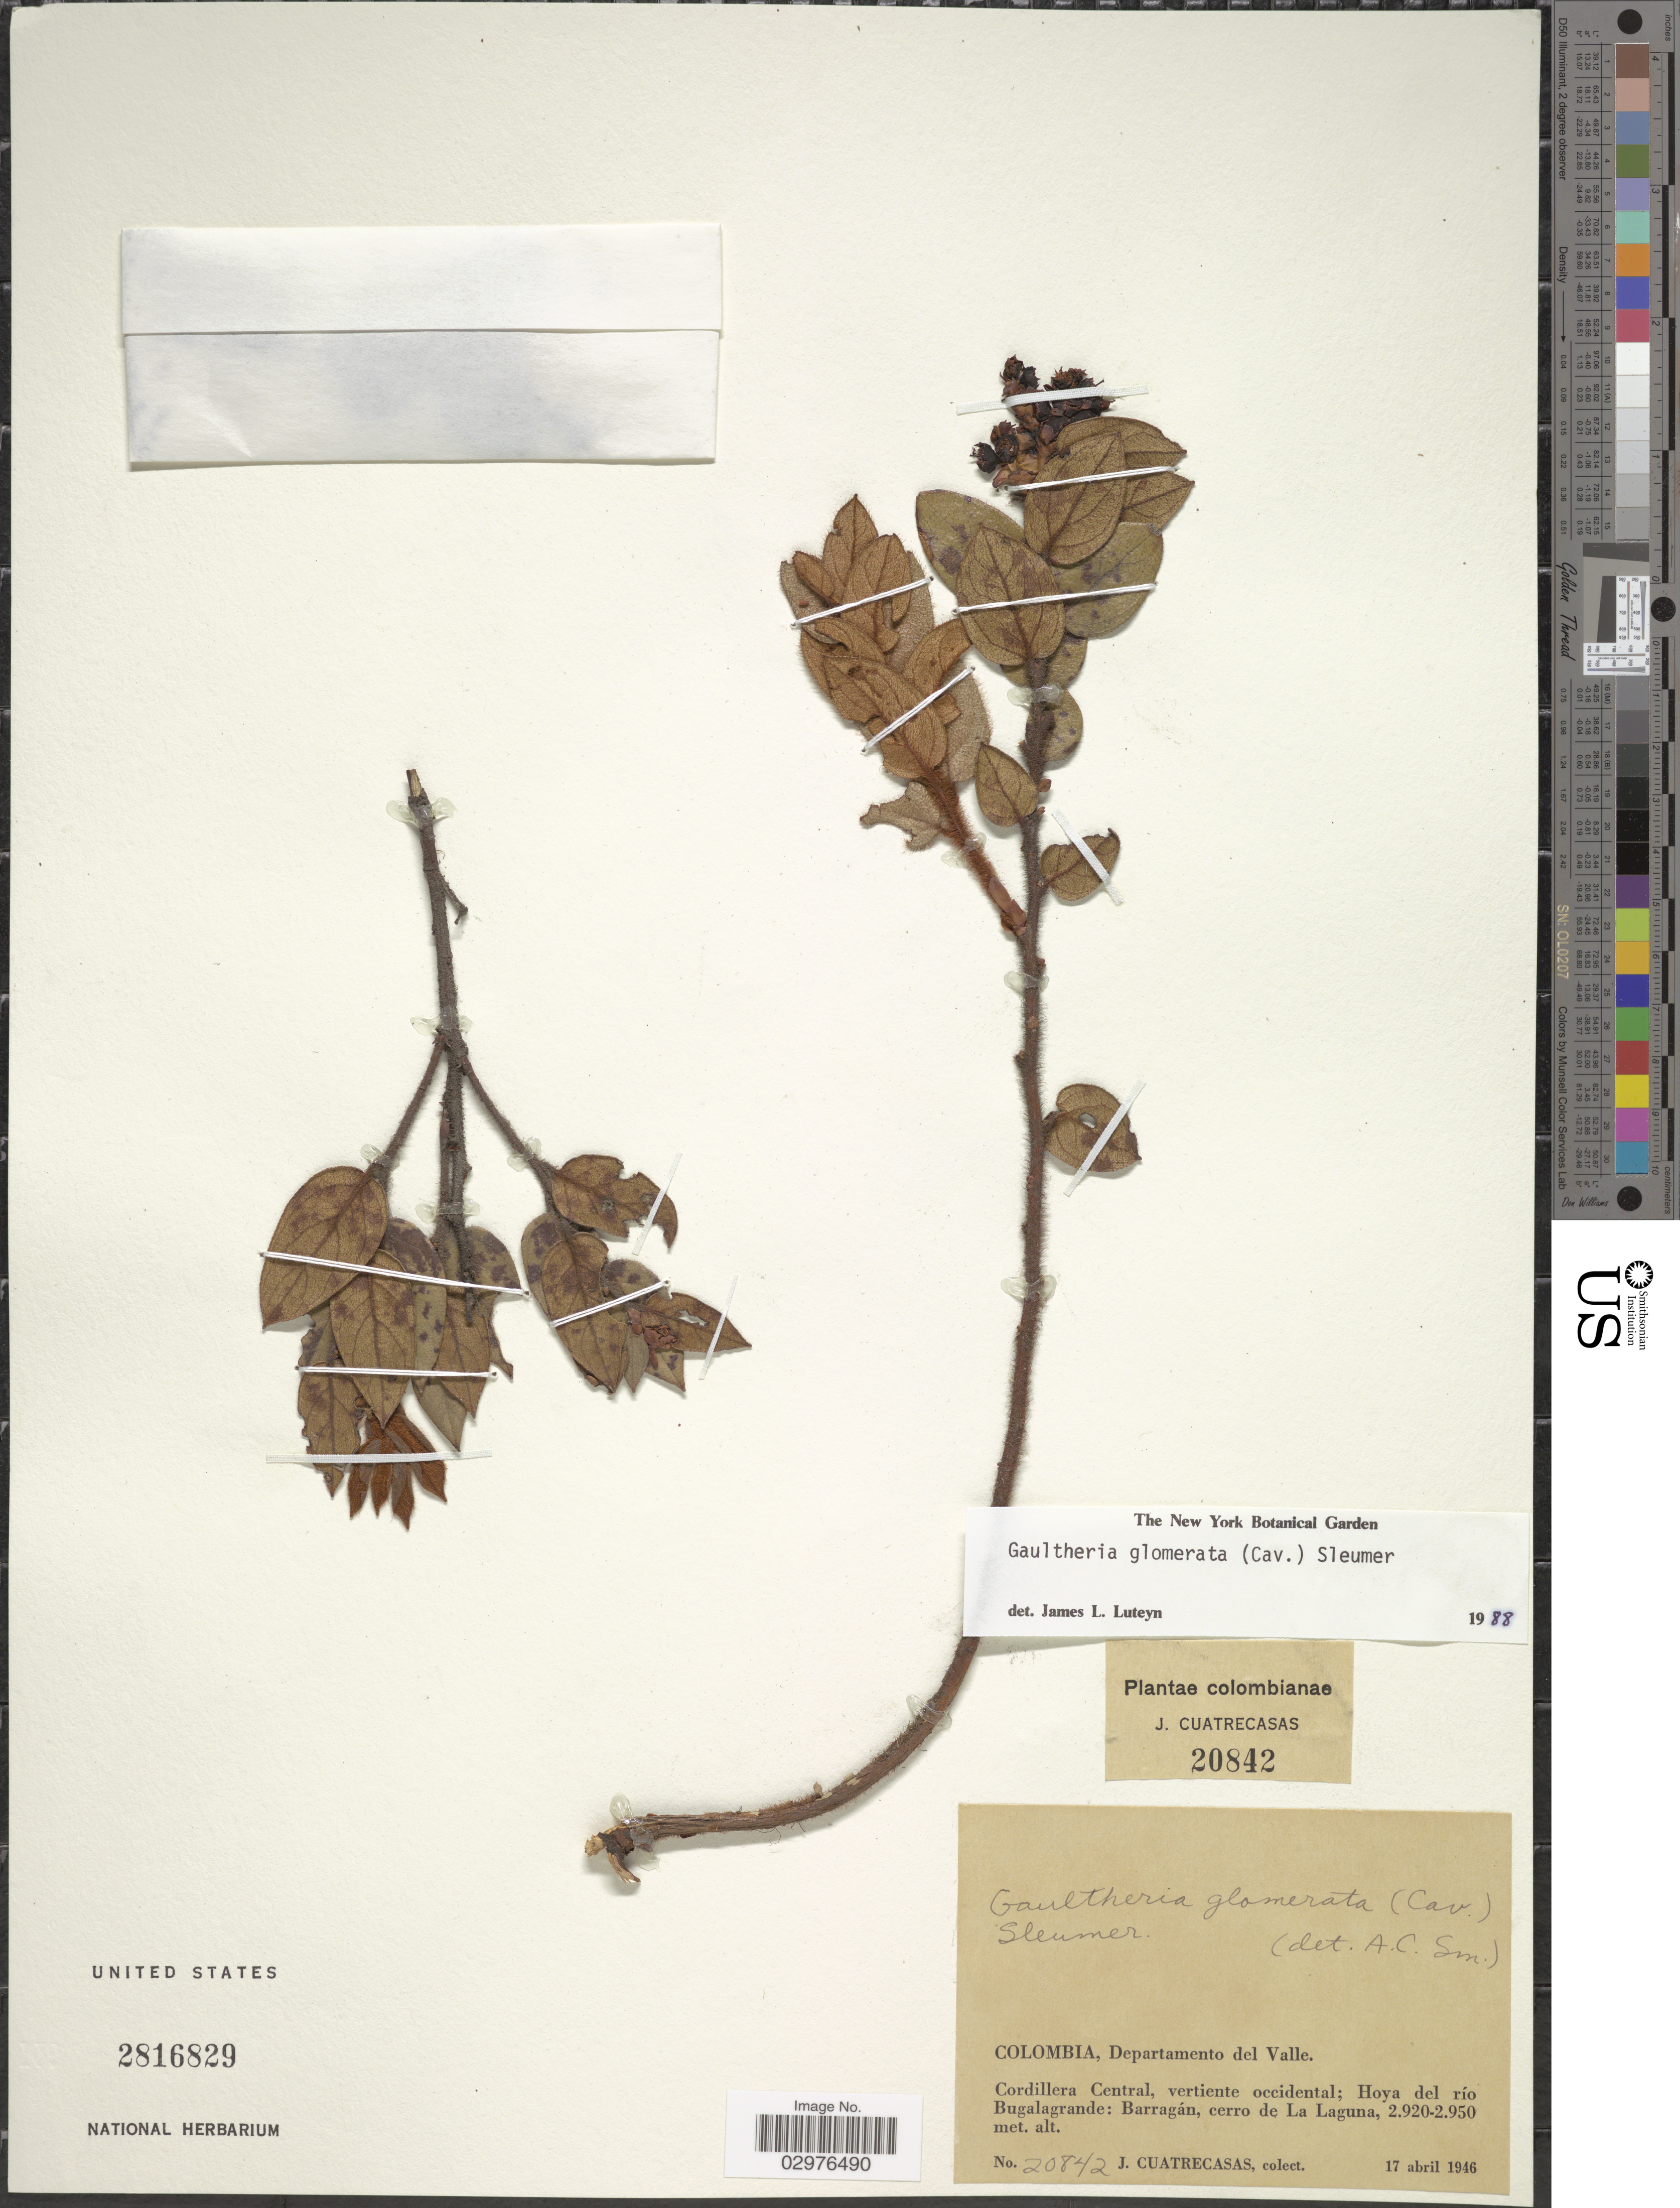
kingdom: Plantae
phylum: Tracheophyta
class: Magnoliopsida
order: Ericales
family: Ericaceae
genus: Gaultheria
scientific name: Gaultheria glomerata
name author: (Cav.) Sleumer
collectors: J. Cuatrecasas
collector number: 20842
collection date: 1946-04-17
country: Colombia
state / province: Valle del Cauca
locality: Departamento del Valle. Cordillera Central, vertiente occidental; Hoya del río Bugalagrande: Barragán, cerro de La Laguna.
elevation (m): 2920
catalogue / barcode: US 2816829